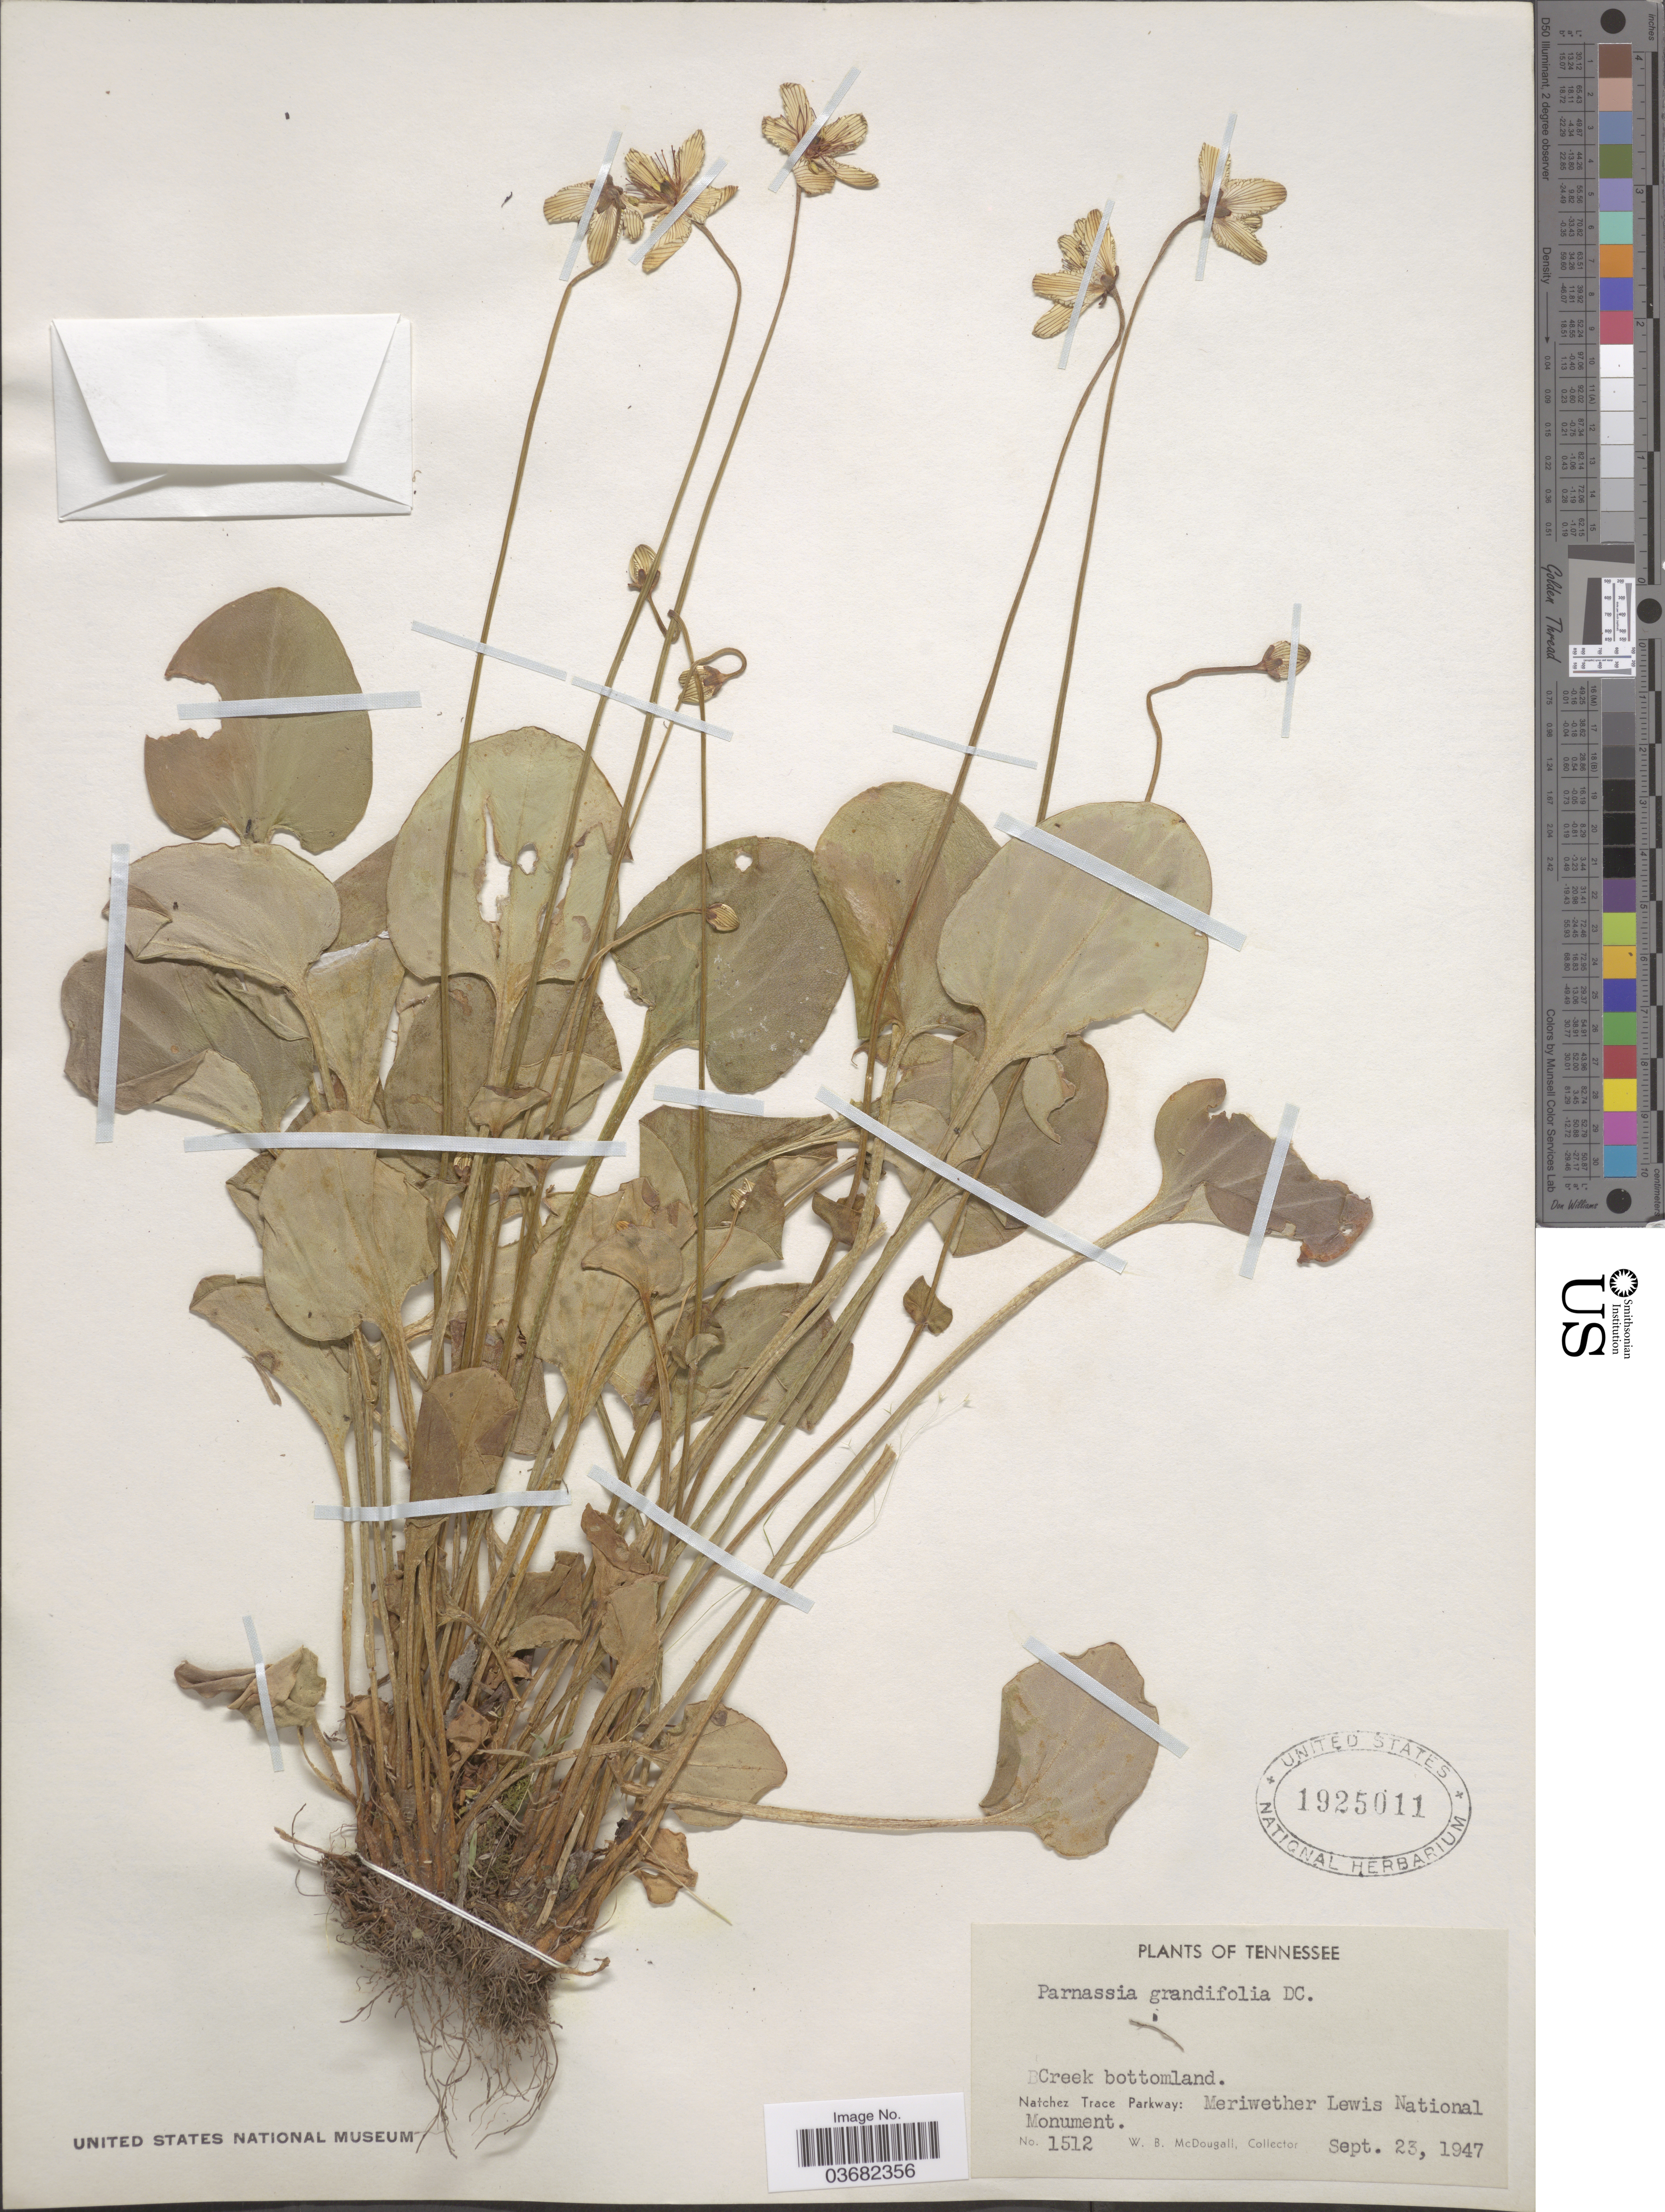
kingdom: Plantae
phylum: Tracheophyta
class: Magnoliopsida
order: Celastrales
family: Parnassiaceae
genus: Parnassia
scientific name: Parnassia grandifolia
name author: DC.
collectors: W. B. McDougall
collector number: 1512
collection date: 1947-09-23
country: United States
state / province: Tennessee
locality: Creek bottomland. Natchez Trace Parkway: Meriwether Lewis National Monument.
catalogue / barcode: US 1925011